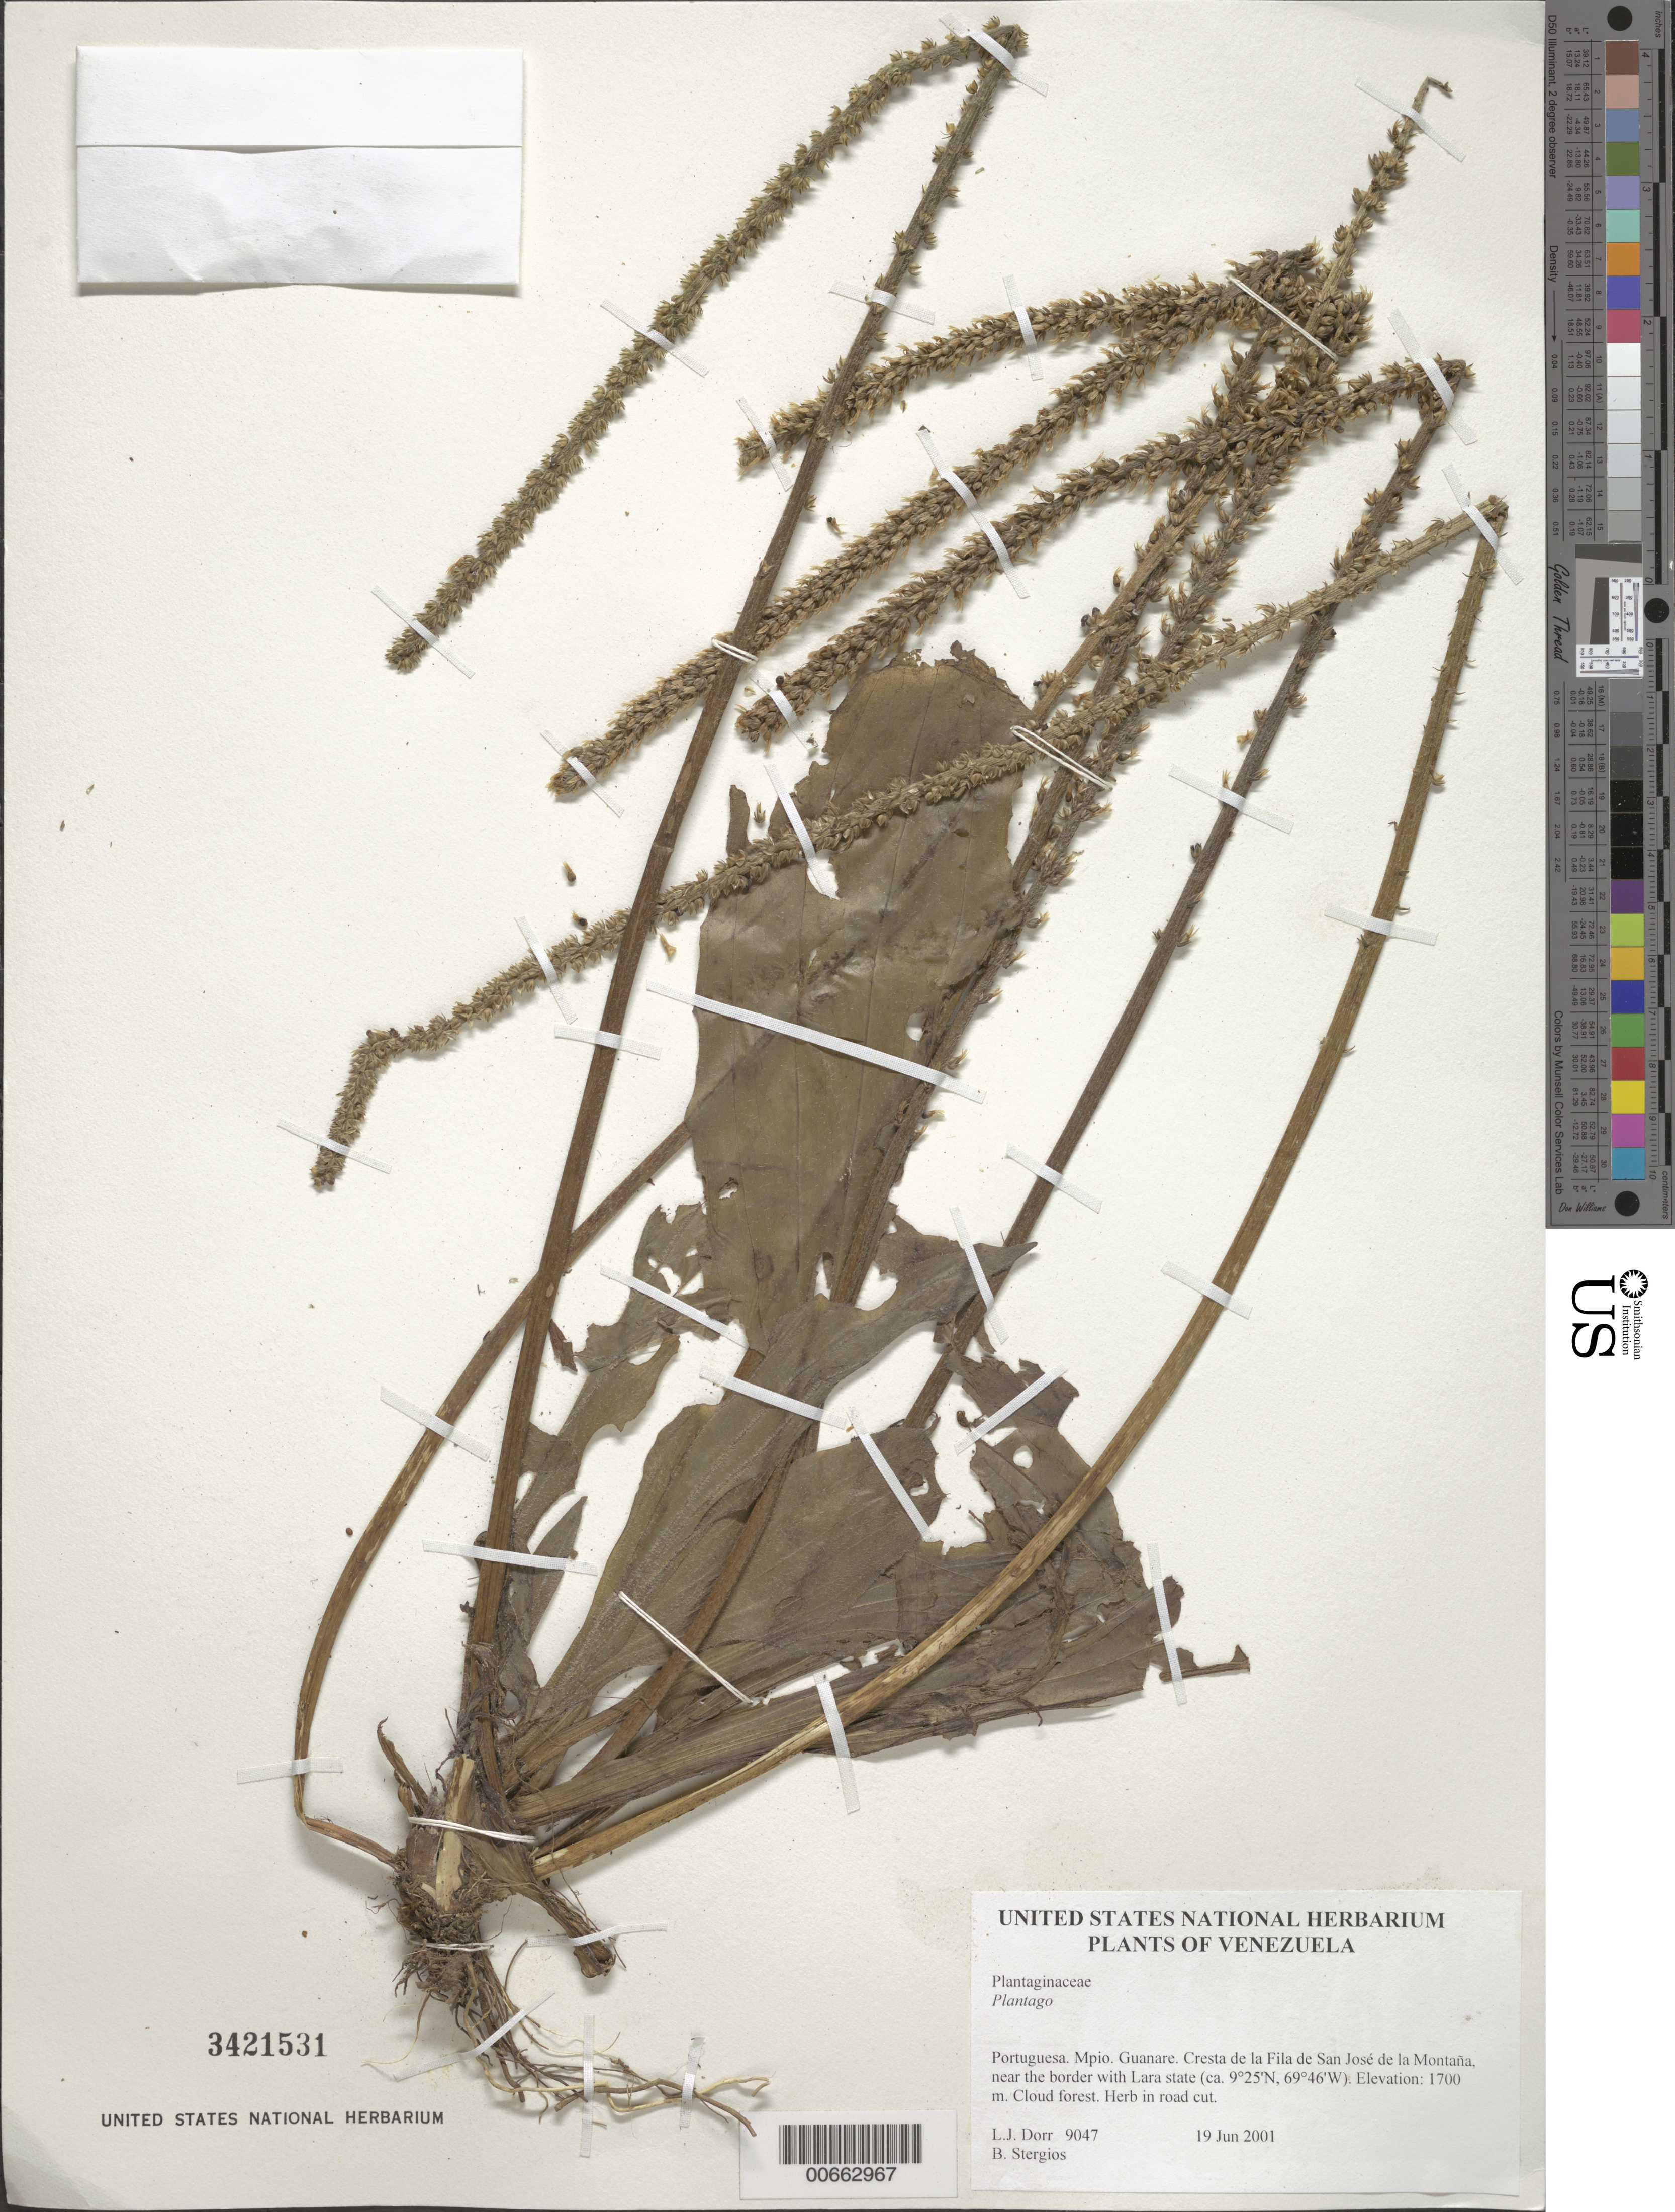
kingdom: Plantae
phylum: Tracheophyta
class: Magnoliopsida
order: Lamiales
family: Plantaginaceae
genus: Plantago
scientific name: Plantago sp.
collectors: L. J. Dorr & B. G. Stergios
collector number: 9047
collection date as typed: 19 Jun 2001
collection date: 2001-06-19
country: Venezuela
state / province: Portuguesa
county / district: Guanare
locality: Cresta de la Fila de San José de la Montaña, near the border with Lara state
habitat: Cloud forest.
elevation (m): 1700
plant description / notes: PORT, US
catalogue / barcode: US 3421531